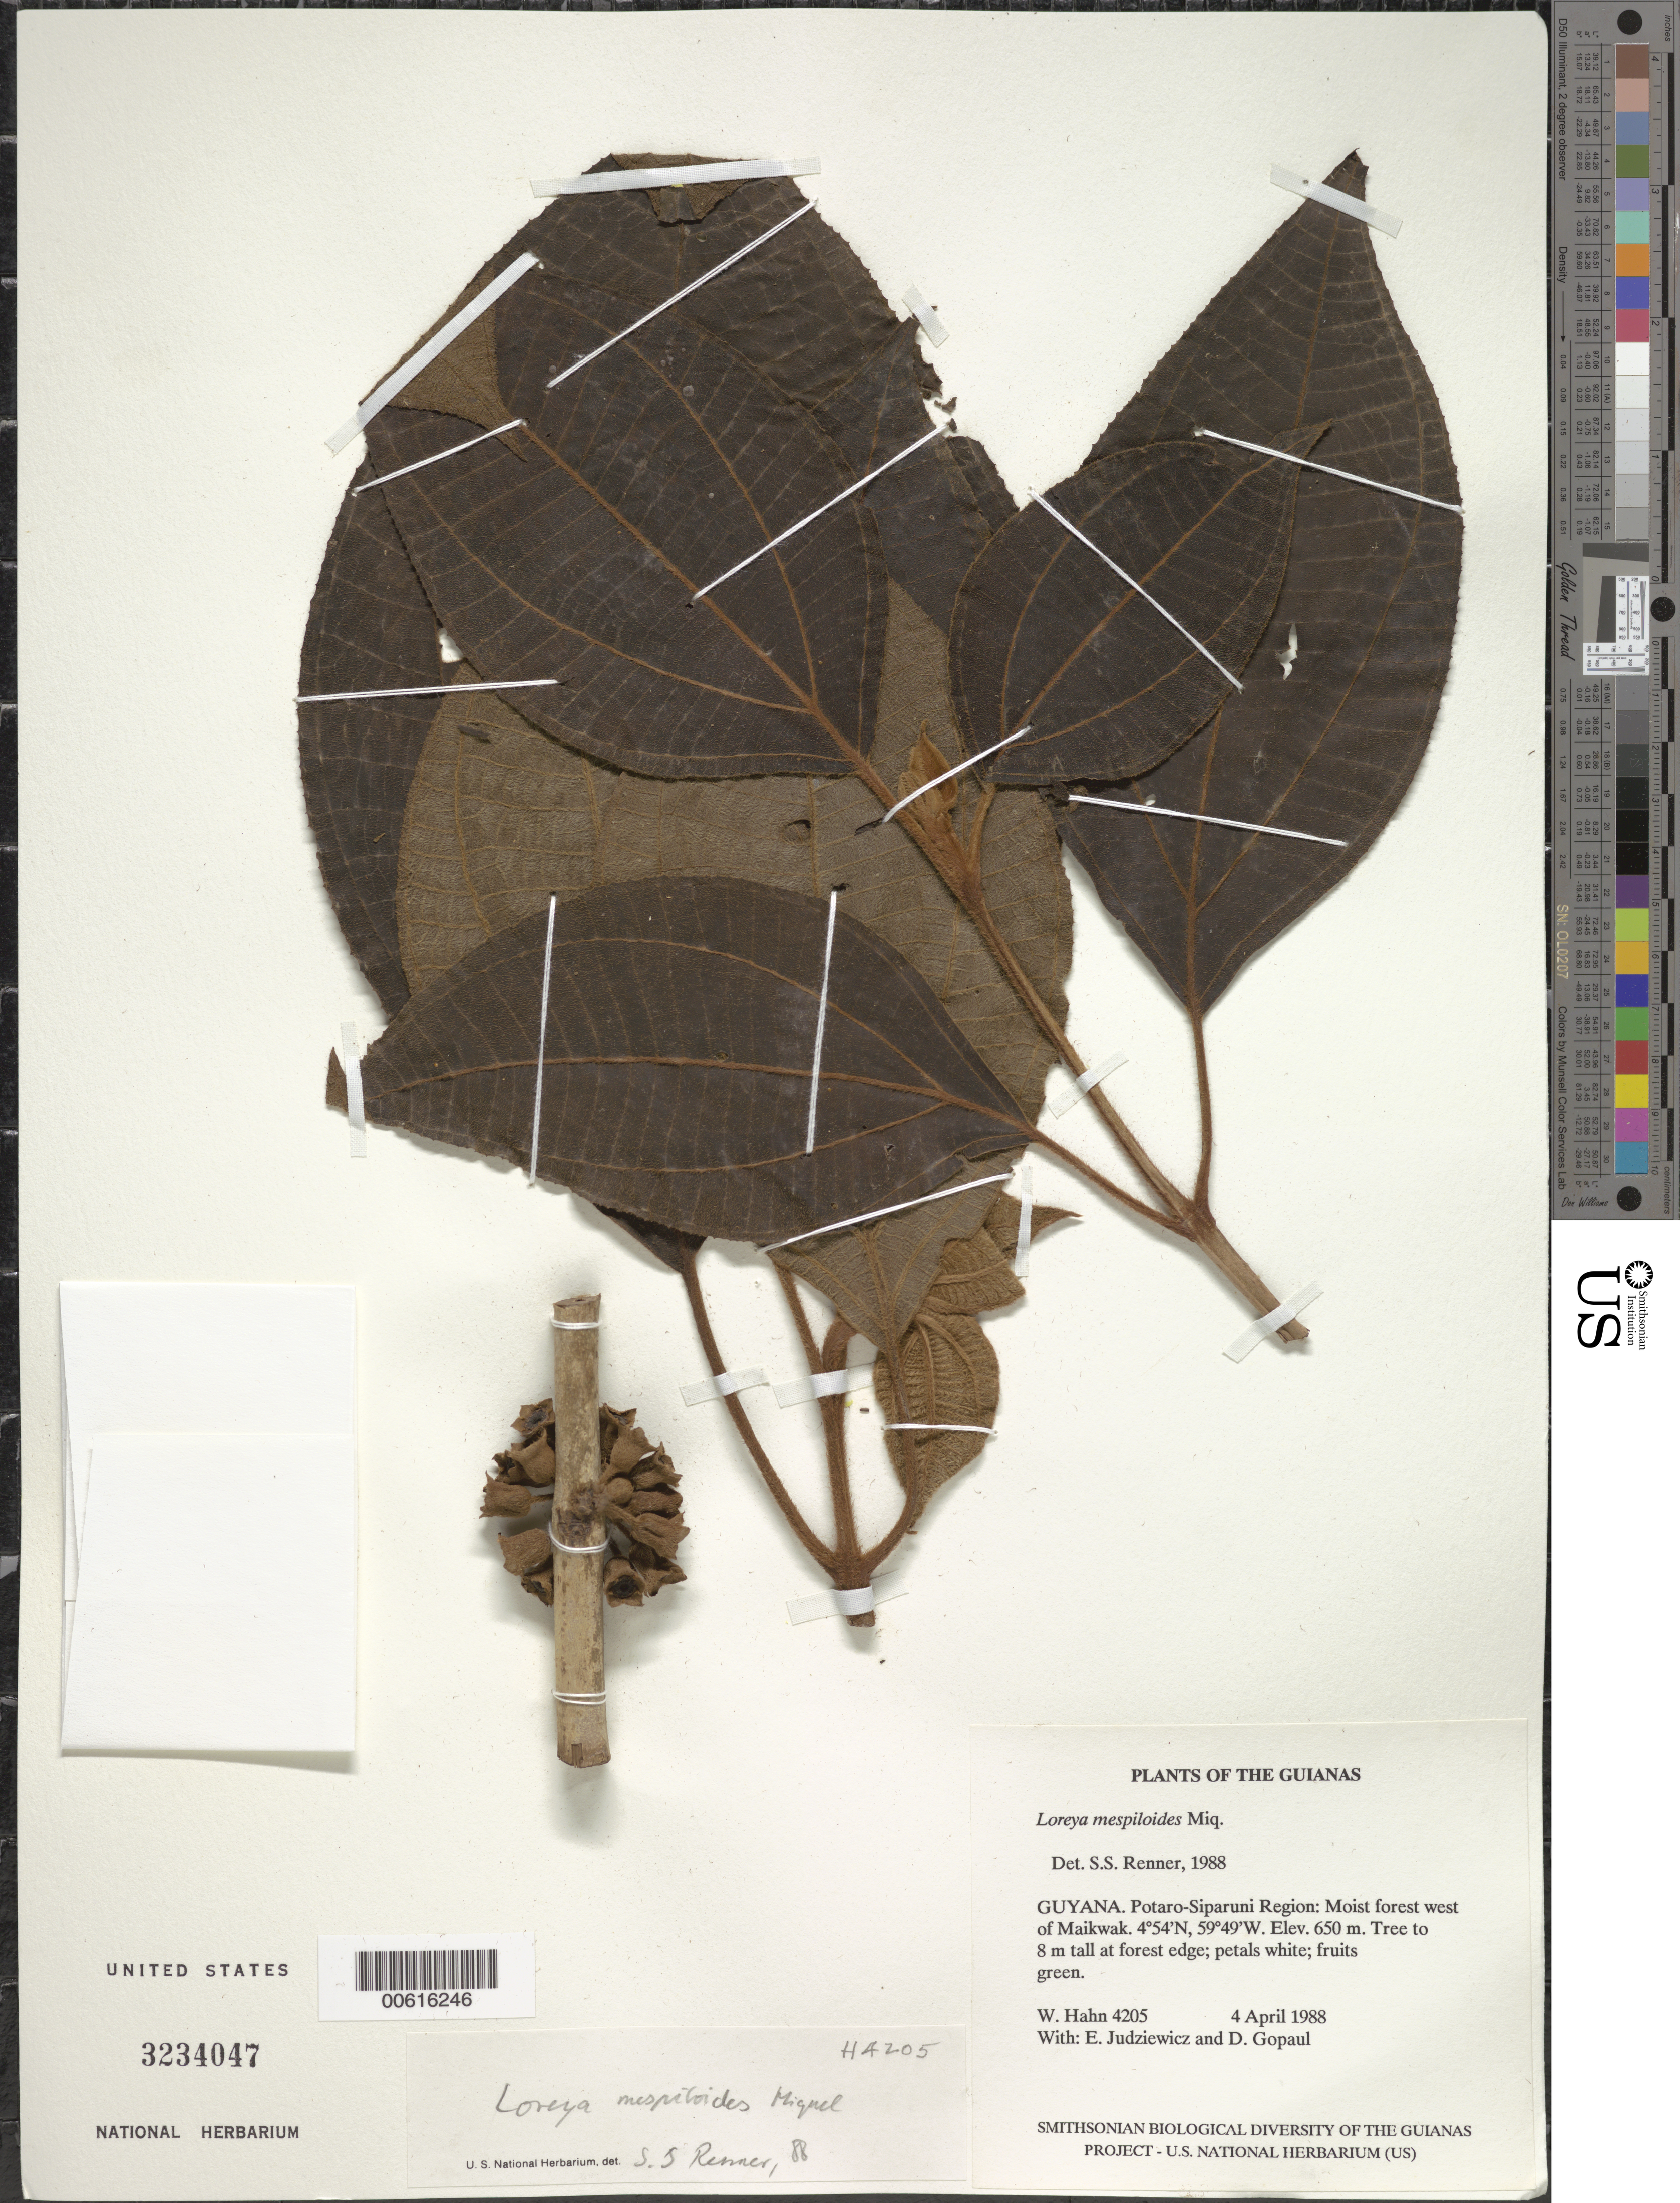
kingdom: Plantae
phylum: Tracheophyta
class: Magnoliopsida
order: Myrtales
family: Melastomataceae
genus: Bellucia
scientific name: Bellucia mespiloides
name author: (Miq.) J.F. Macbr.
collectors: W. Hahn, E. J. Judziewicz & D. Gopaul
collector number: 4205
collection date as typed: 4 April 1988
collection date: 1988-04-04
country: Guyana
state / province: Potaro-Siparuni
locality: West of Maikwak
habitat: Moist forest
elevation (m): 650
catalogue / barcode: US 3234047